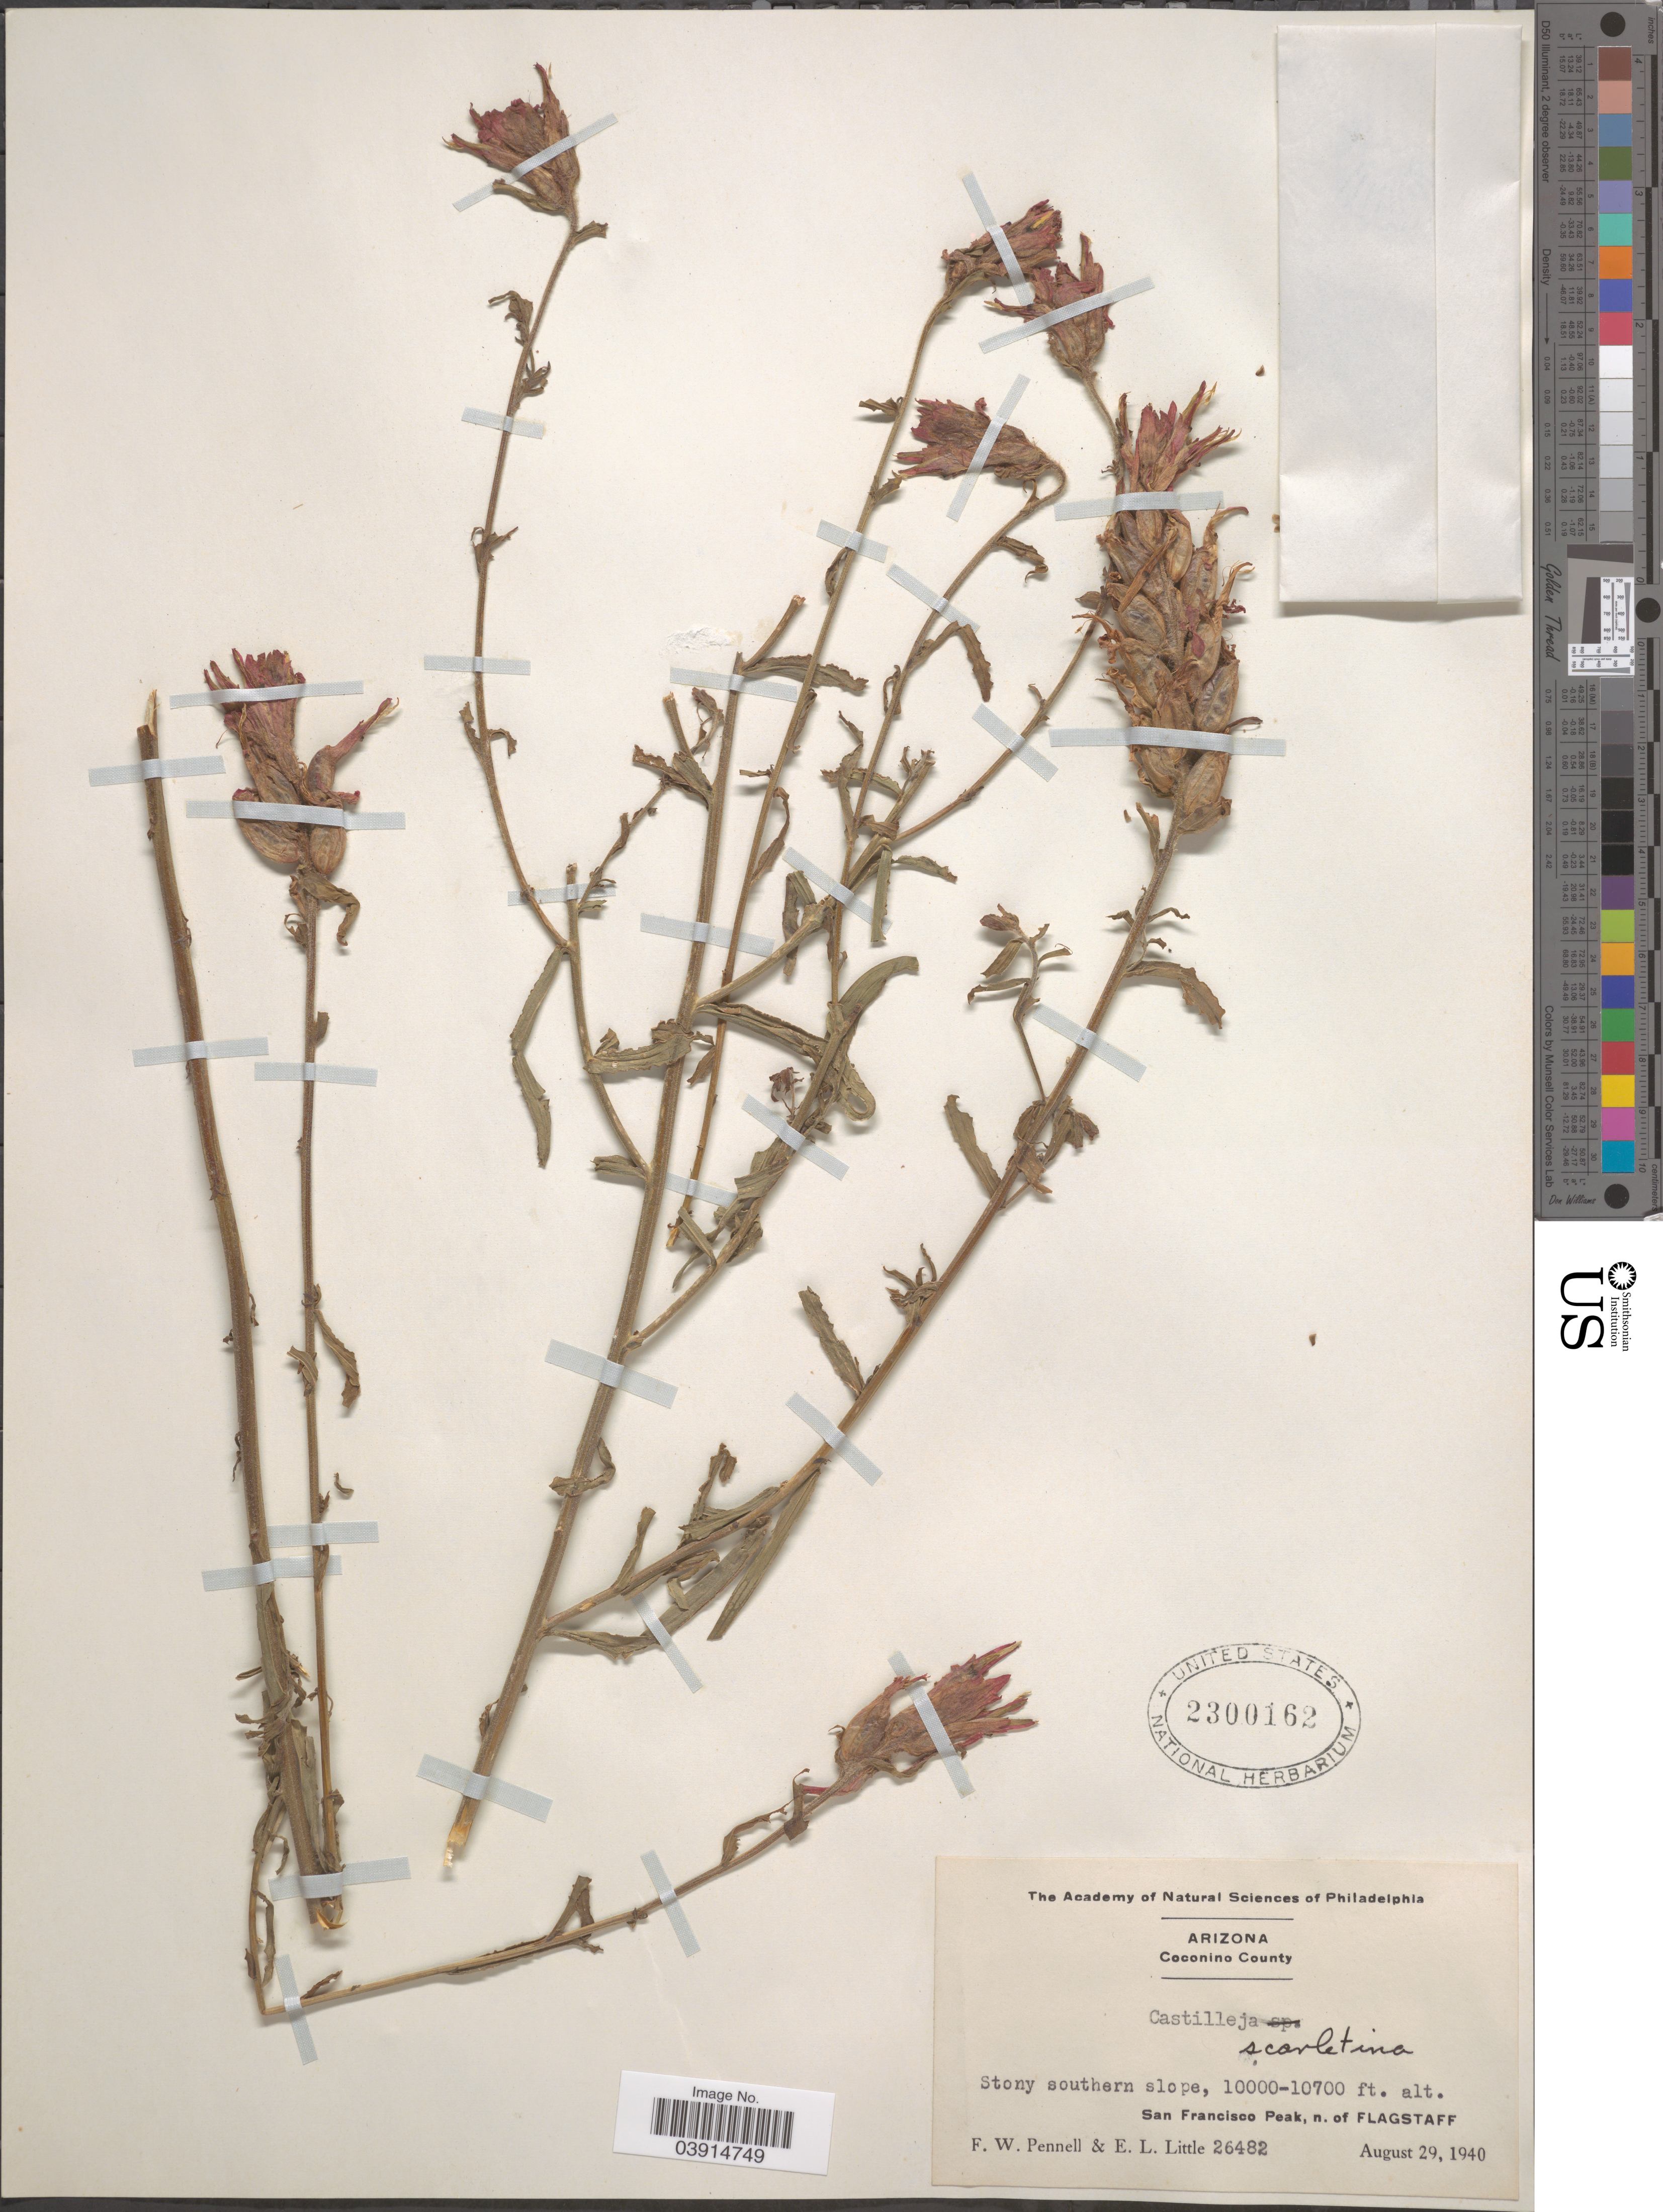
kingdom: Plantae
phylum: Tracheophyta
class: Magnoliopsida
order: Lamiales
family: Orobanchaceae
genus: Castilleja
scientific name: Castilleja sp.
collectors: F. W. Pennell & E. Little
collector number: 26482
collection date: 1940-08-29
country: United States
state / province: Arizona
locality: Coconino County. Stony southern slope, San Francisco Peak, n. of Flagstaff.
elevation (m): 3048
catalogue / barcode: US 2300162